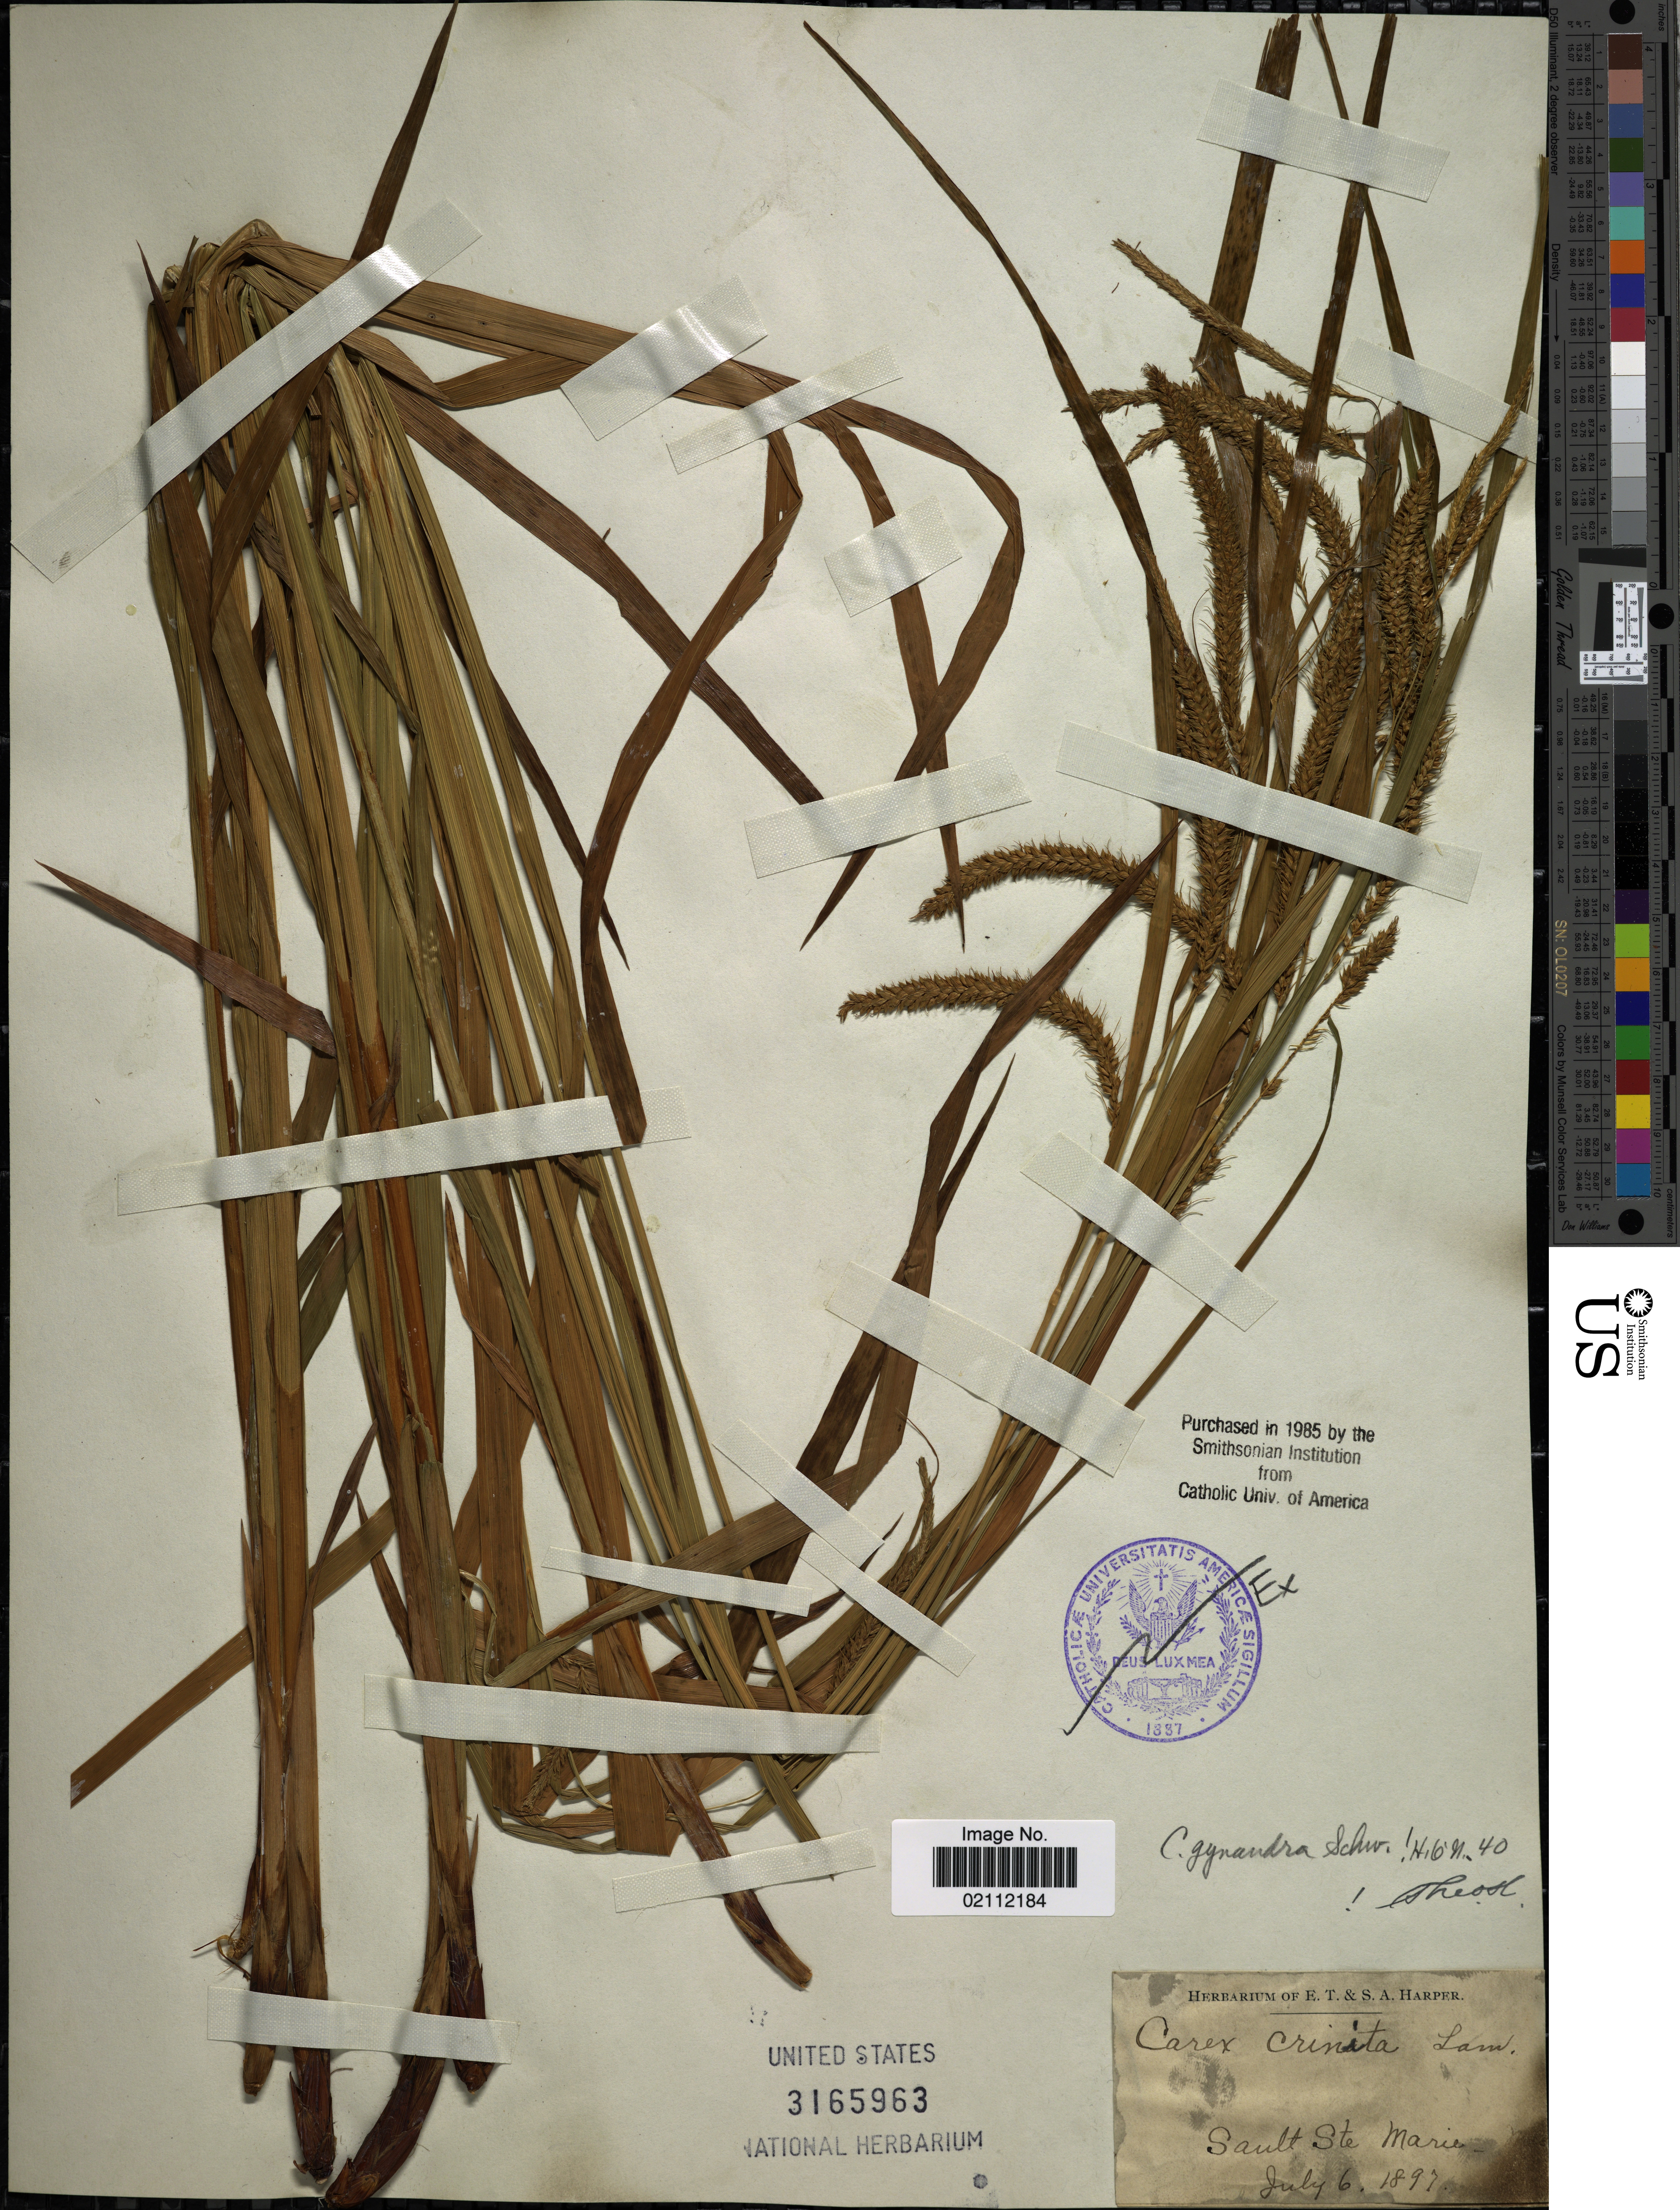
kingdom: Plantae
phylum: Tracheophyta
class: Liliopsida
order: Poales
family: Cyperaceae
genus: Carex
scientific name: Carex gynandra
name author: Schwein.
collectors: ex herb. E. T. & S. A. Harper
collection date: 1897-07-06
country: United States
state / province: Michigan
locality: Sault Ste Maria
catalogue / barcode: US 3165963